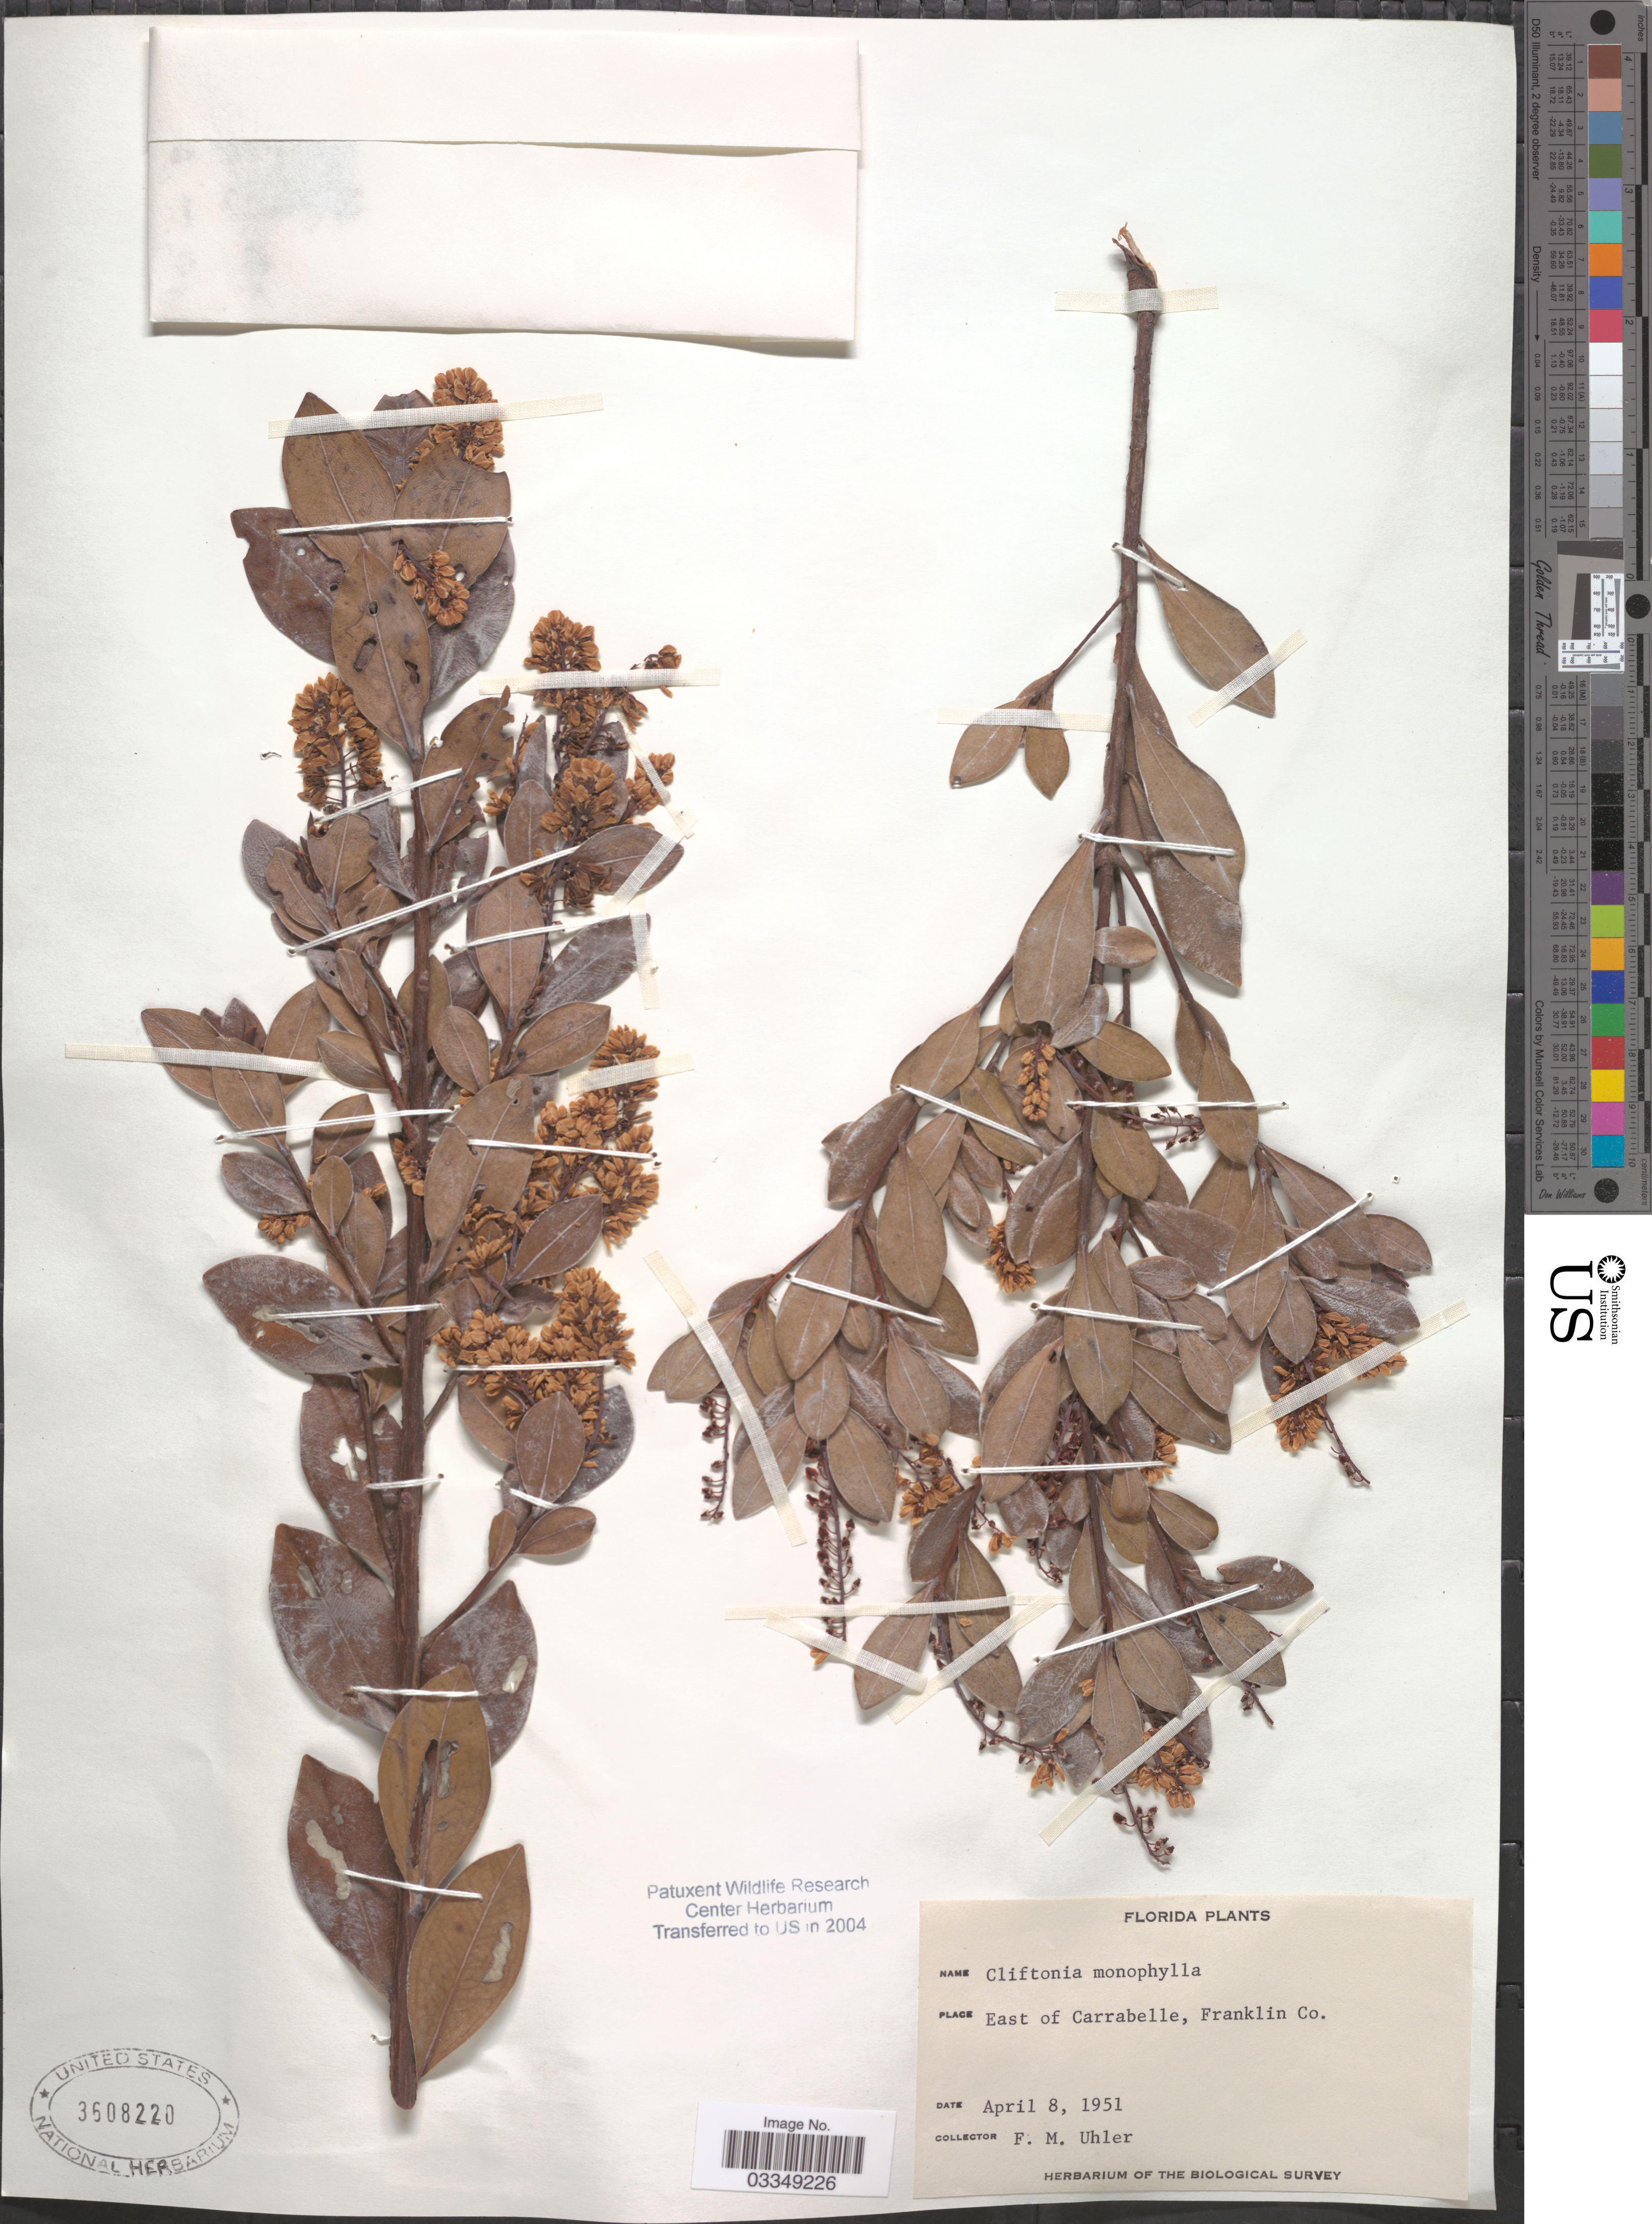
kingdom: Plantae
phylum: Tracheophyta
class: Magnoliopsida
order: Ericales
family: Cyrillaceae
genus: Cliftonia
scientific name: Cliftonia monophylla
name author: (Lam.) Britton ex Sarg.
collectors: F. M. Uhler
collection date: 1951-04-08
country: United States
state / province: Florida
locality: East of Carrabelle, Franklin Co.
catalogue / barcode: US 3608220